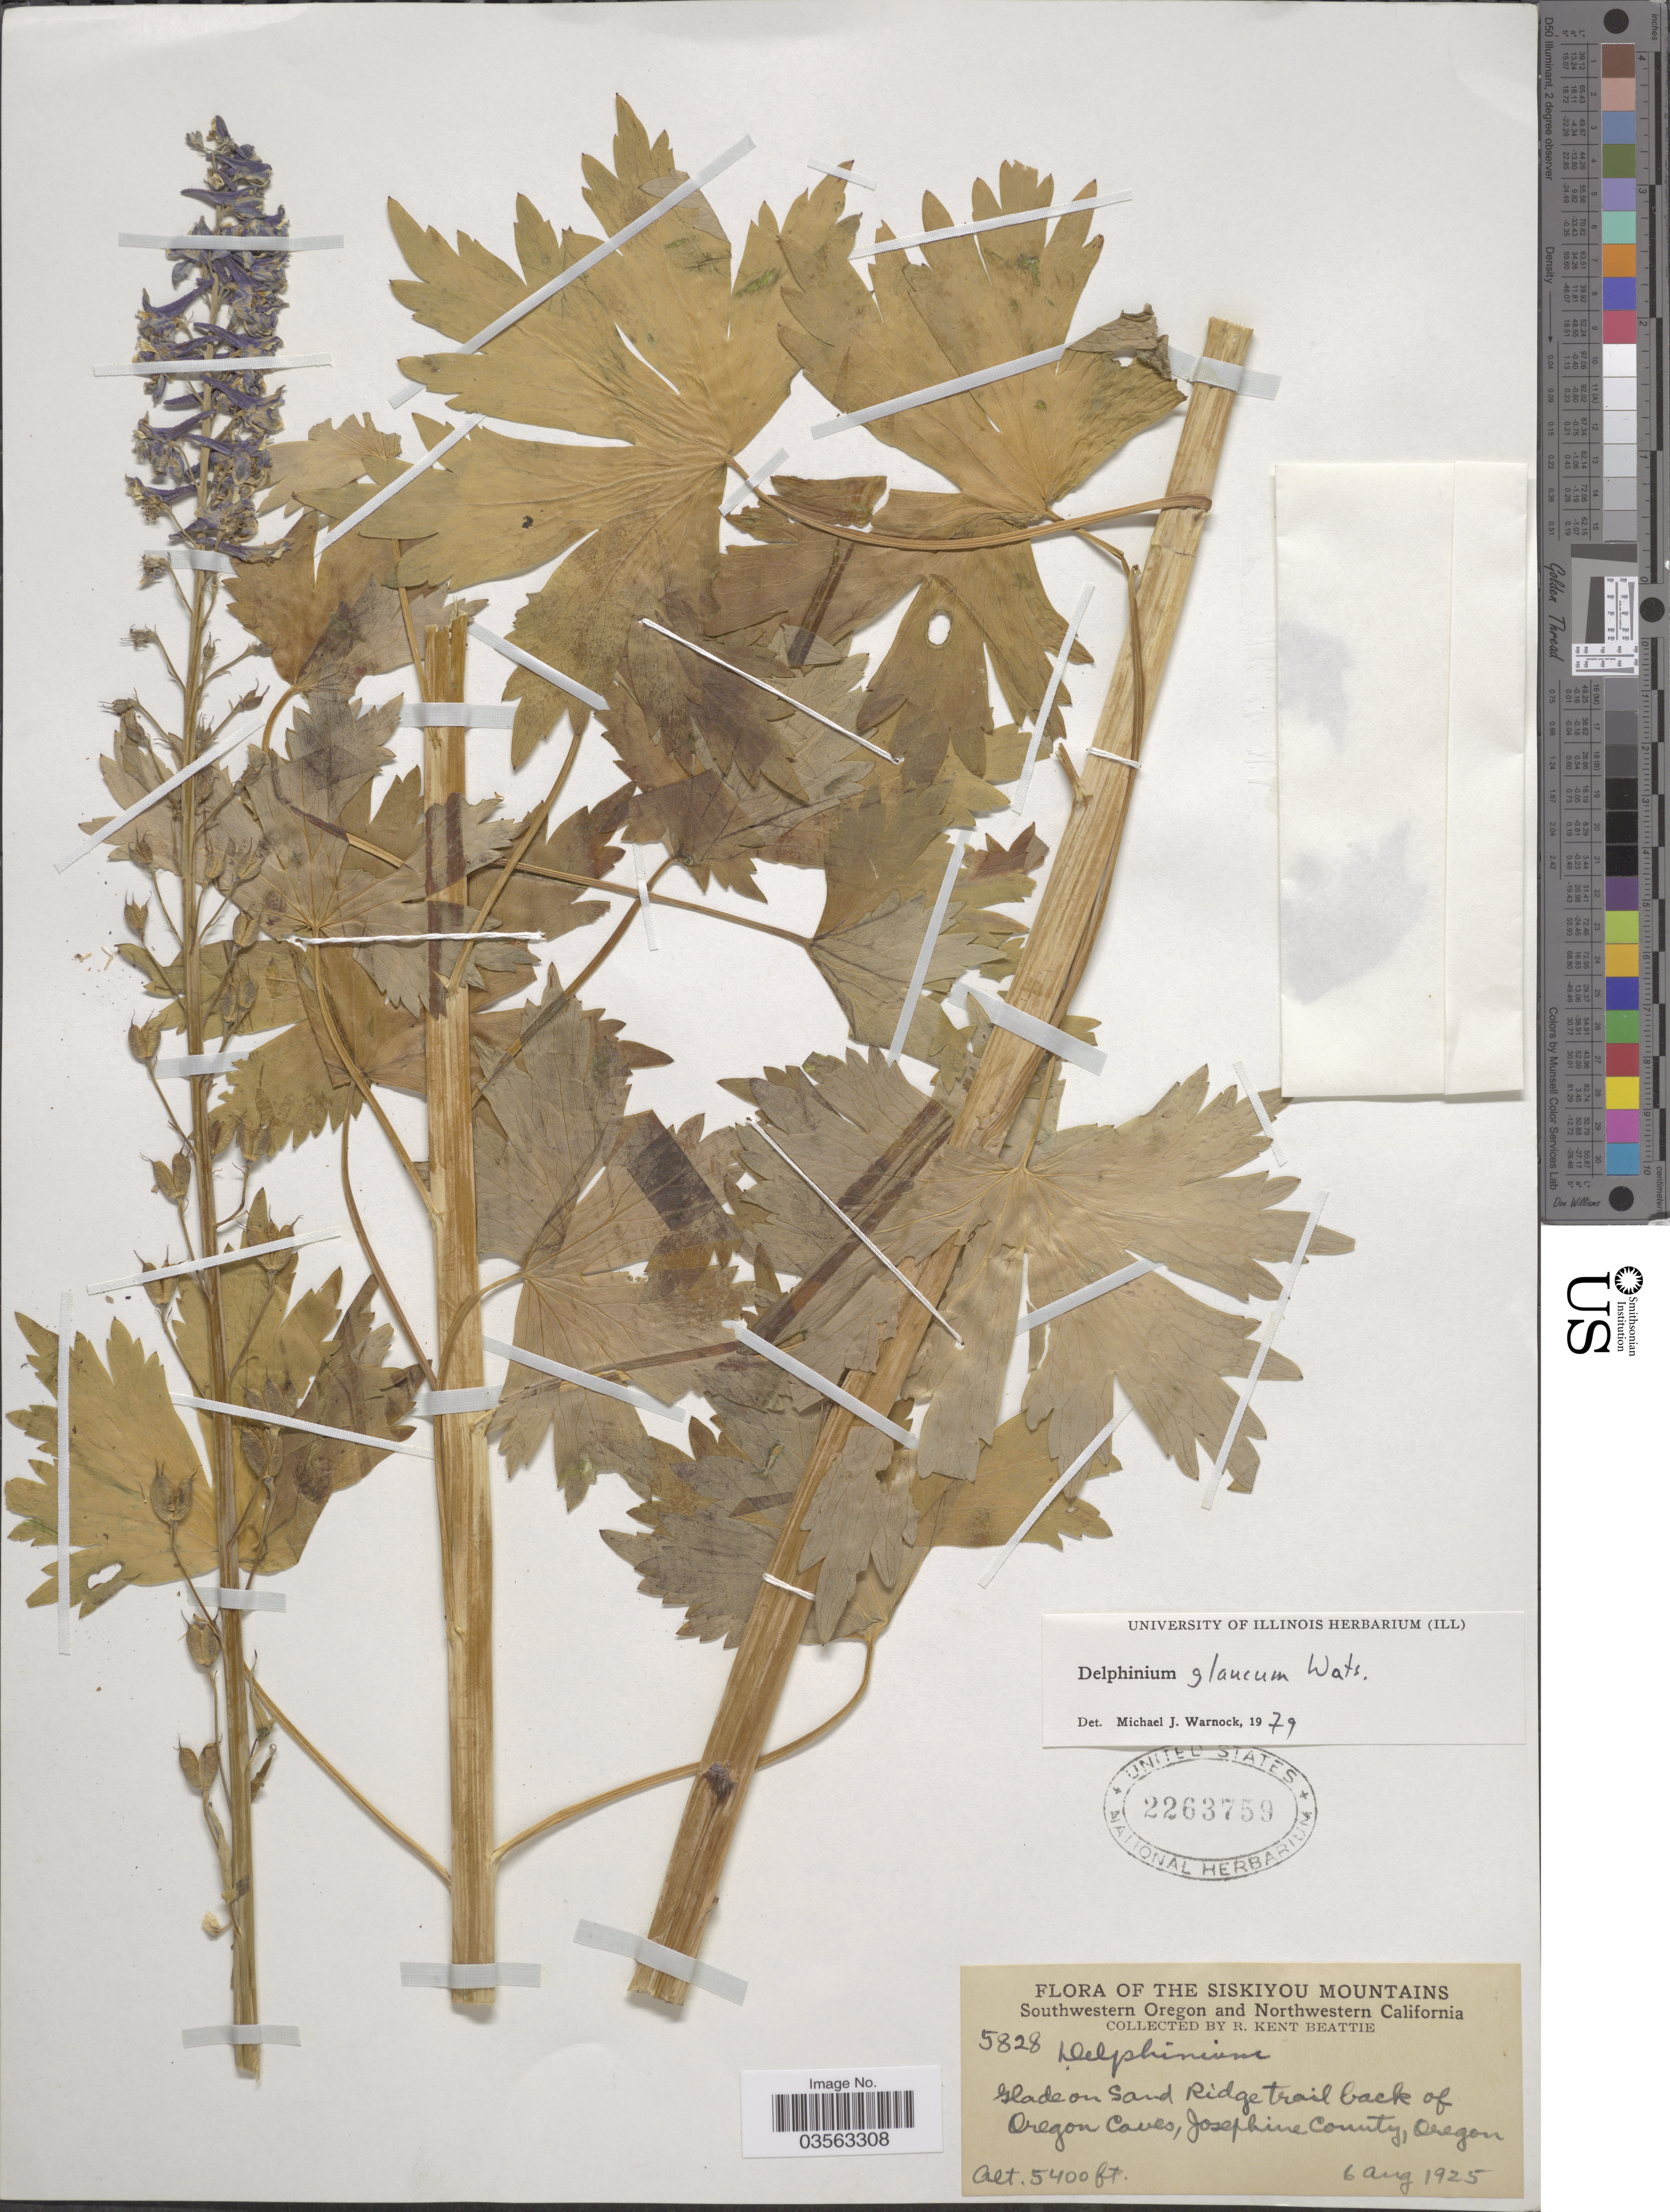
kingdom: Plantae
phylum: Tracheophyta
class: Magnoliopsida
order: Ranunculales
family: Ranunculaceae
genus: Delphinium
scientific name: Delphinium glaucum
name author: S. Watson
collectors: R. K. Beattie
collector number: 5828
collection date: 1925-08-06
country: United States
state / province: Oregon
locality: The Siskiyou Mountains. Southwestern Oregon. Glade on Sand Ridge Trail back of Oregon Caves, Josephine County.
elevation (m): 1646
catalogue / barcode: US 2263759